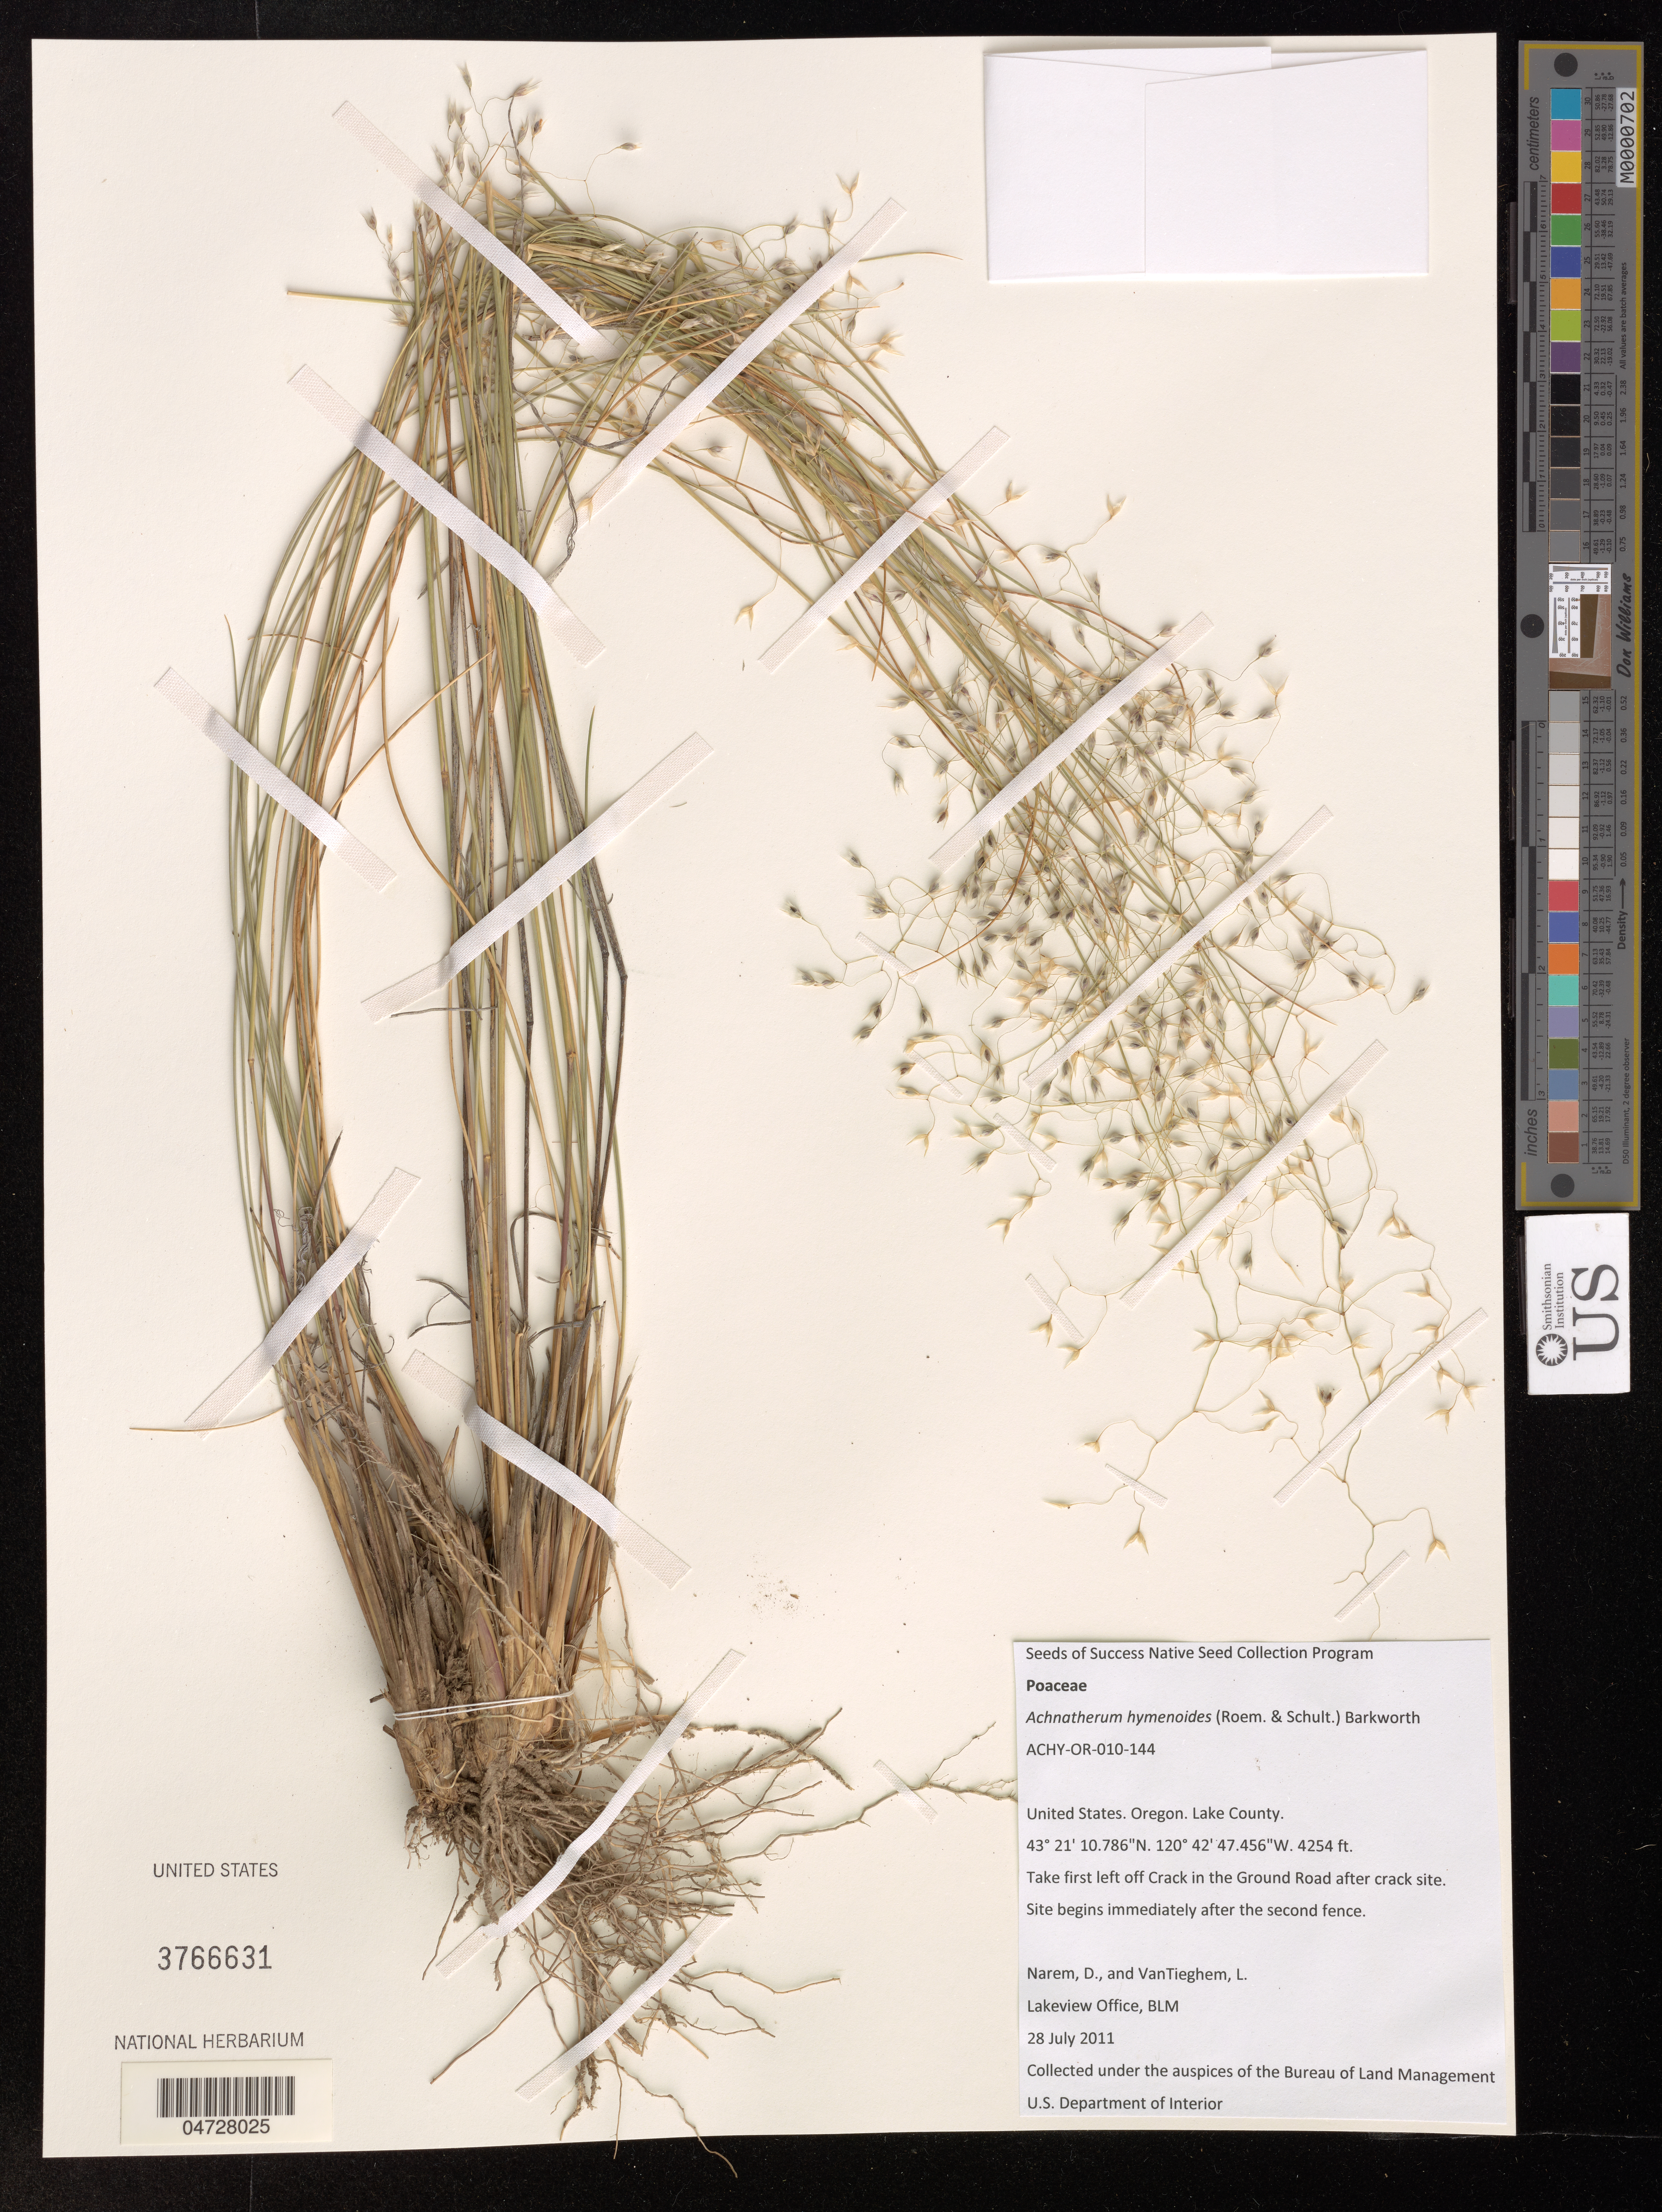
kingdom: Plantae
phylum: Tracheophyta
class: Liliopsida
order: Poales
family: Poaceae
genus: Achnatherum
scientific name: Achnatherum hymenoides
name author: (Roem. & Schult.) Barkworth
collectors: D. Narem & L. VanTieghem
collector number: ACHY-OR-010-144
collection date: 2011-07-28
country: United States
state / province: Oregon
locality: Lake County.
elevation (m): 1297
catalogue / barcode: US 3766631